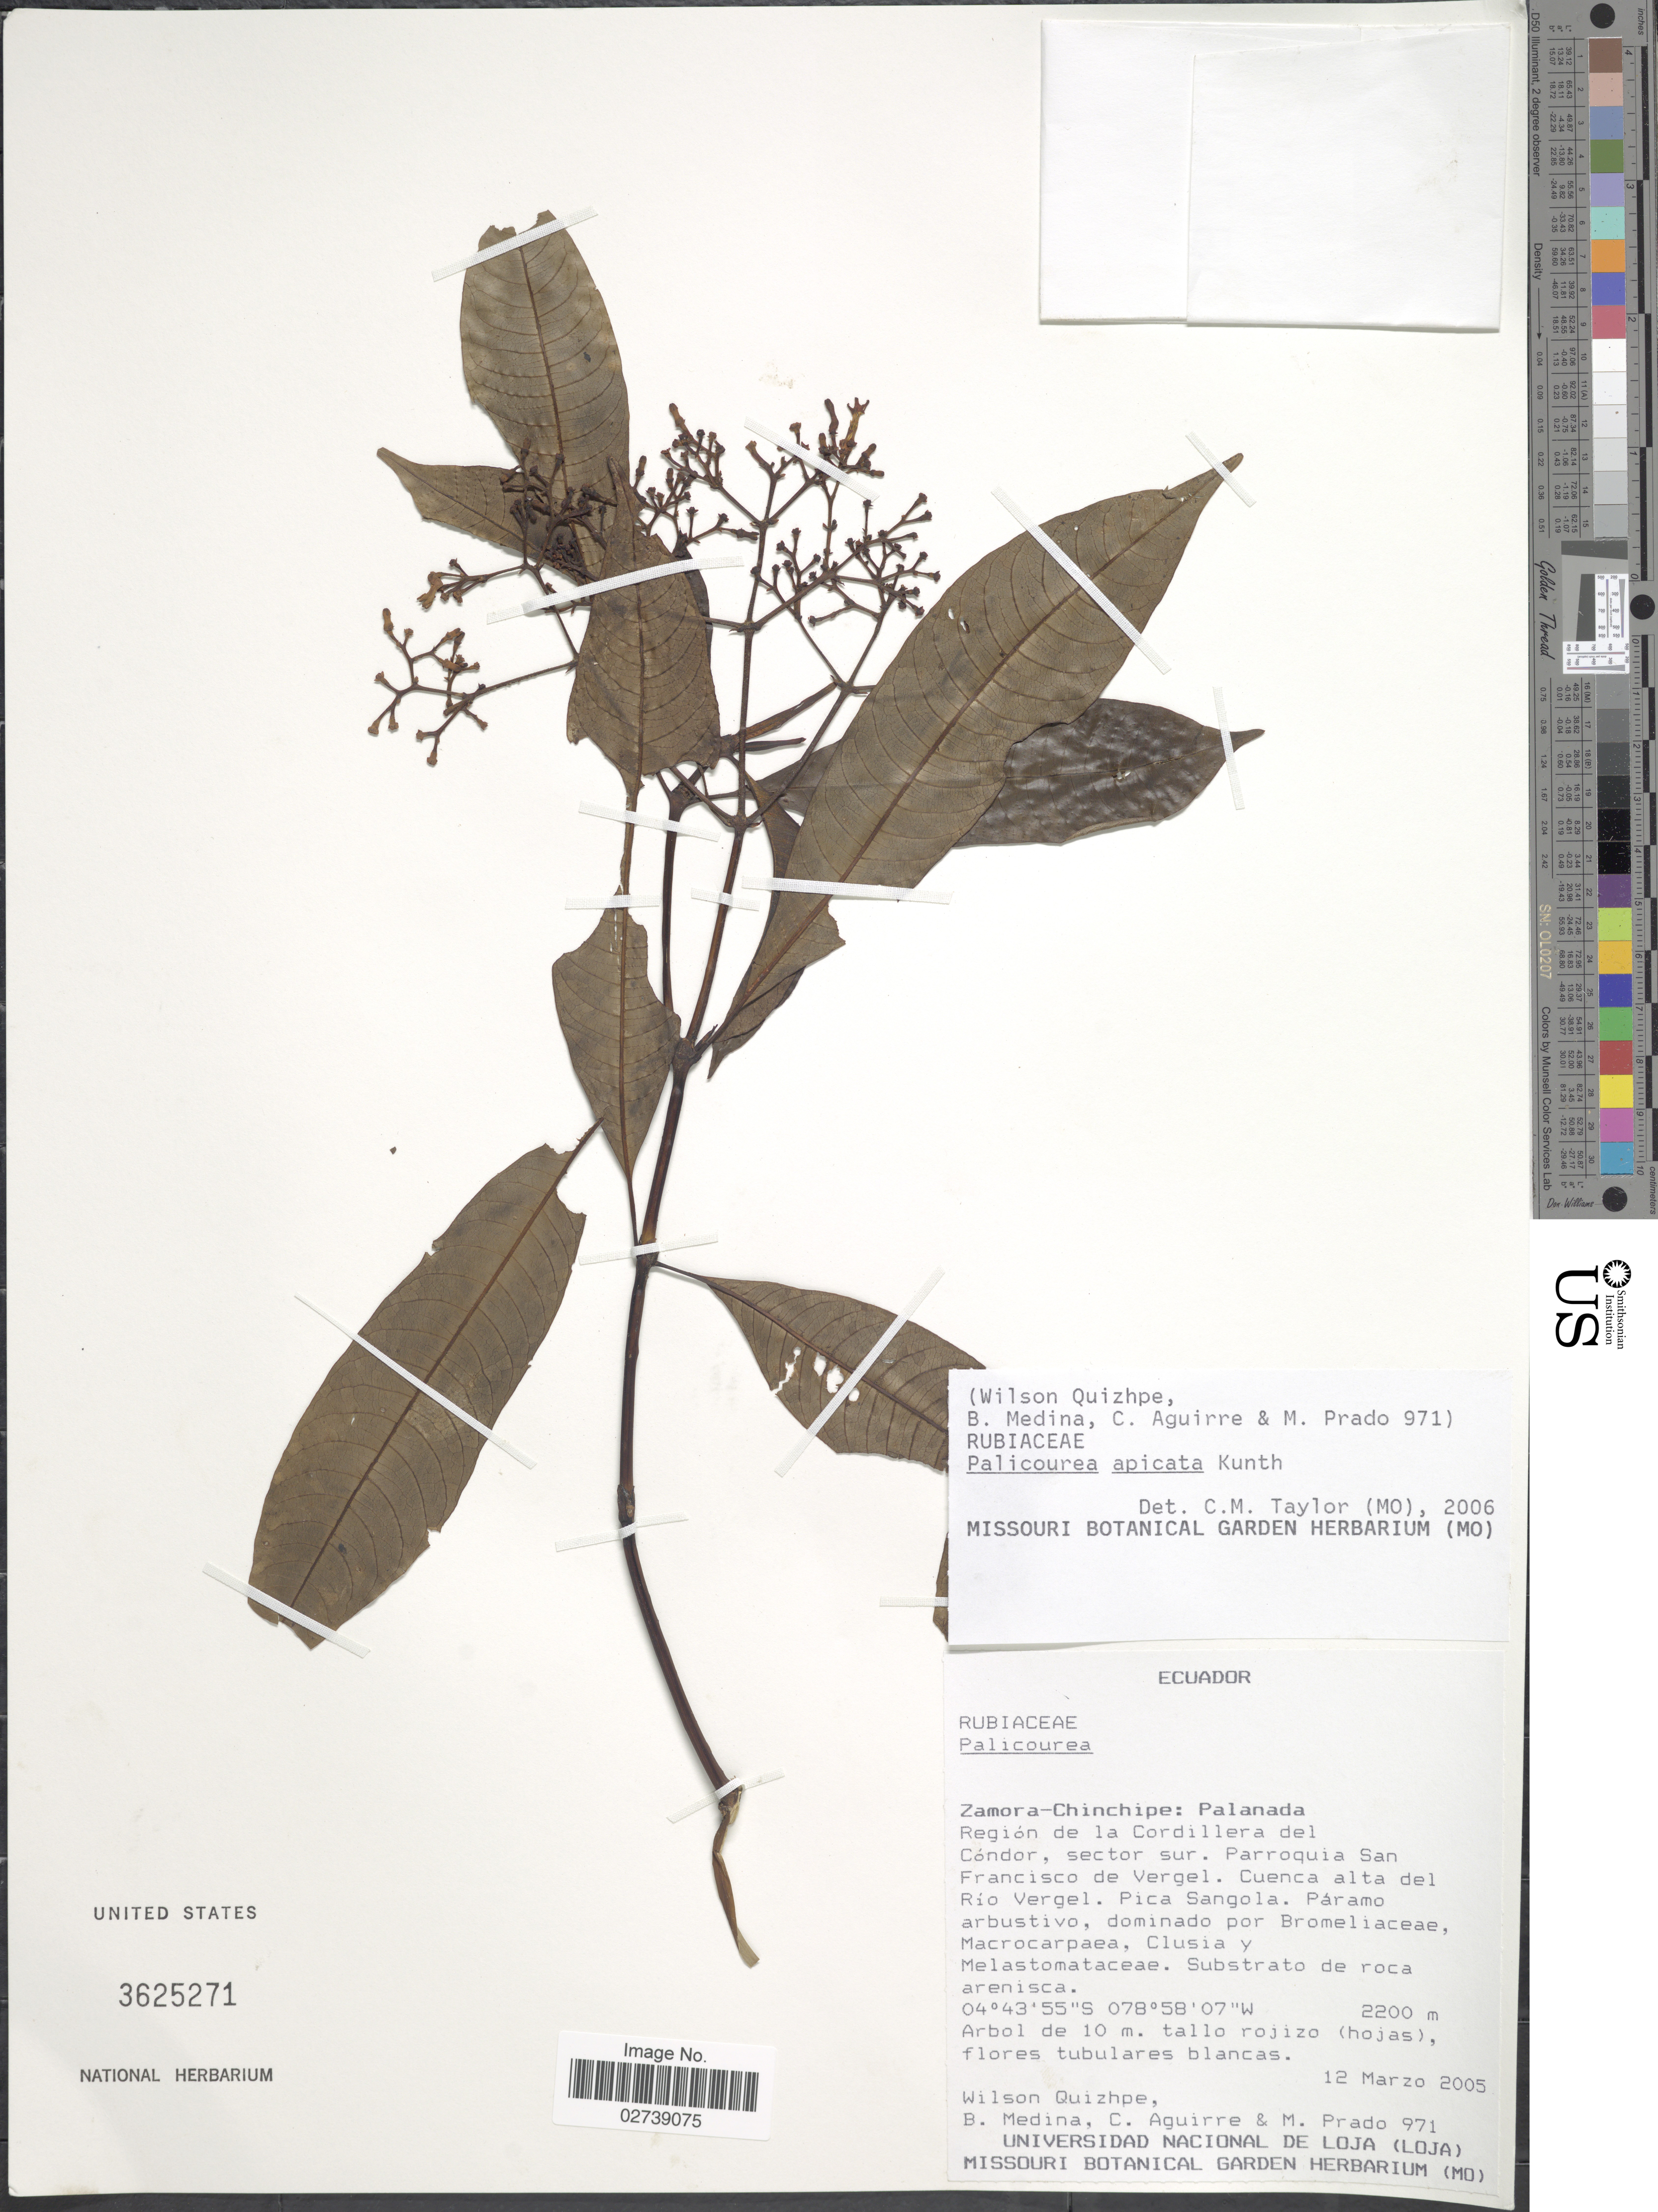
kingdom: Plantae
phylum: Tracheophyta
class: Magnoliopsida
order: Gentianales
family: Rubiaceae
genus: Palicourea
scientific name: Palicourea apicata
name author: Kunth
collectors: W. Quizhpe, B. Medina, C. Aguirre & M. Prado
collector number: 971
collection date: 2005-03-12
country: Ecuador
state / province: Zamora-Chinchipe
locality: Zamora-Chinchipe: Palanada. Region de la Cordillera de Condor, sector sur, Parrpquia San Francisco de Vergel. Cuenca alta del Rio Vergel. Pica Sangola.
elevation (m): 2200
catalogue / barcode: US 3625271